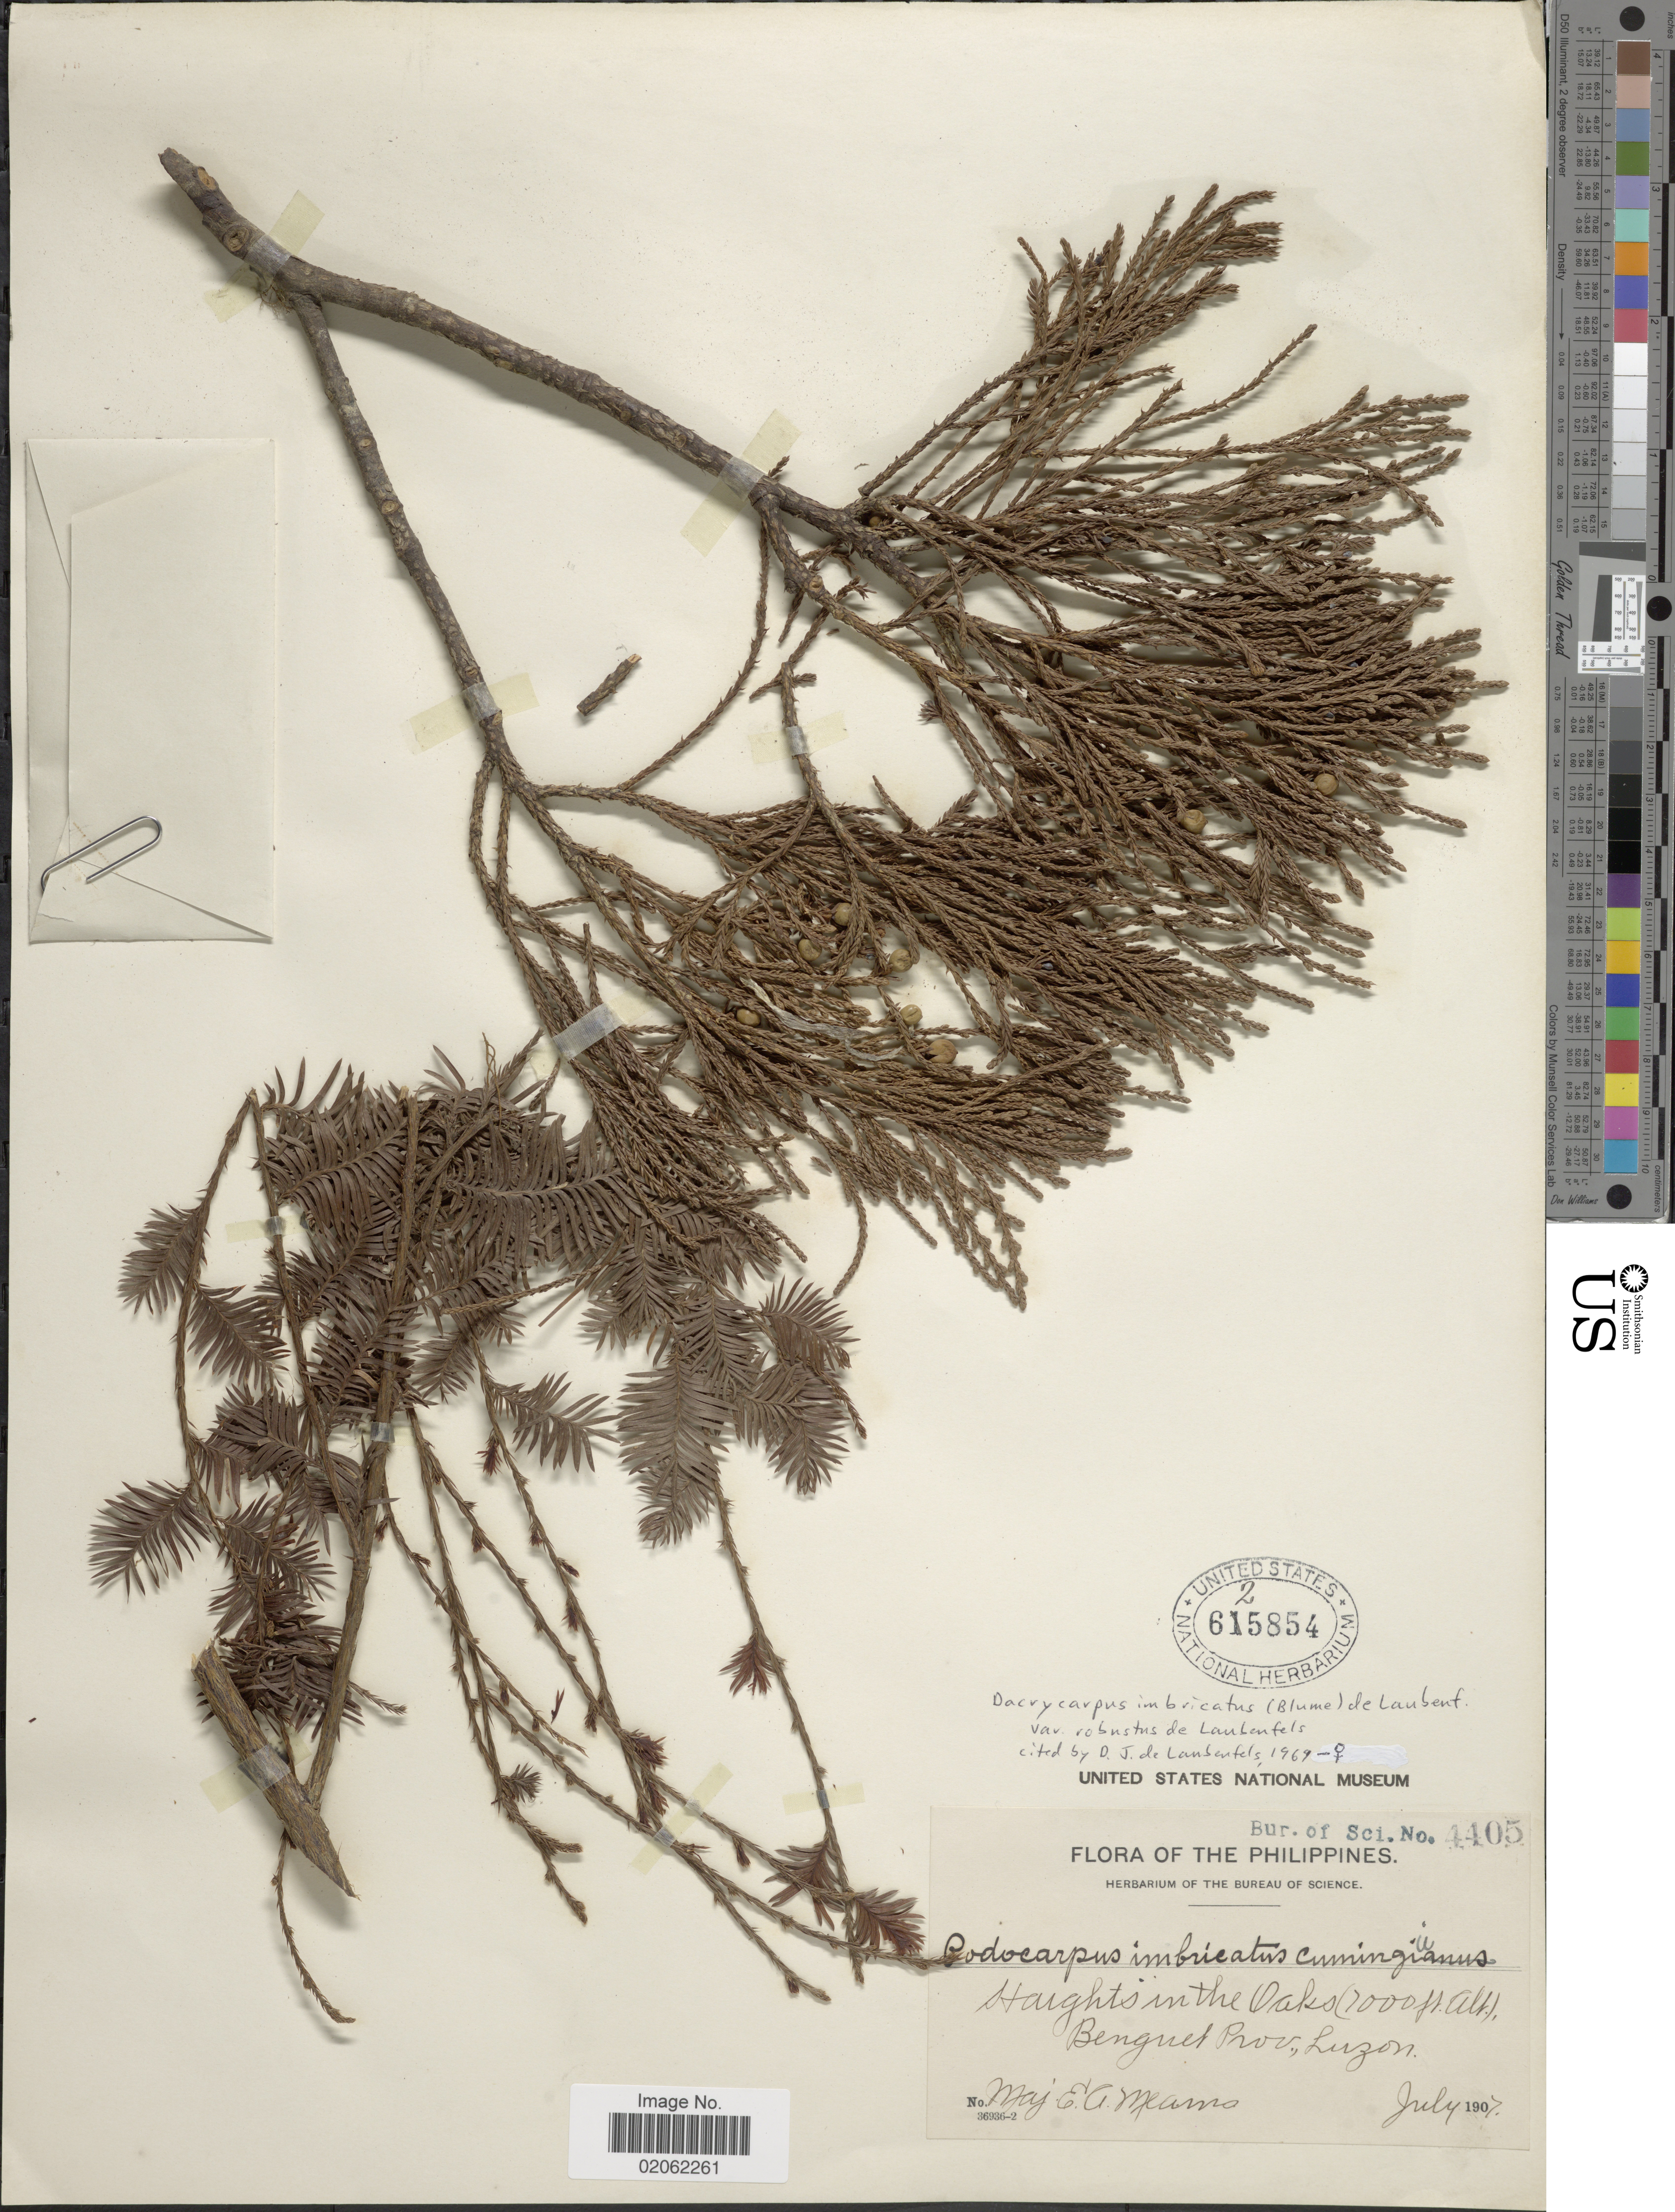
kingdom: Plantae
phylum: Tracheophyta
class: Pinopsida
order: Pinales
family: Podocarpaceae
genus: Dacrycarpus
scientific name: Dacrycarpus imbricatus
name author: (Blume) de Laub.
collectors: E. A. Mearns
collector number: Bur. of Sci. 4405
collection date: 1907-07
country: Philippines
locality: Haights in the Oaks Benguet Prov. Luzon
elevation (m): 2134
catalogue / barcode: US 625854